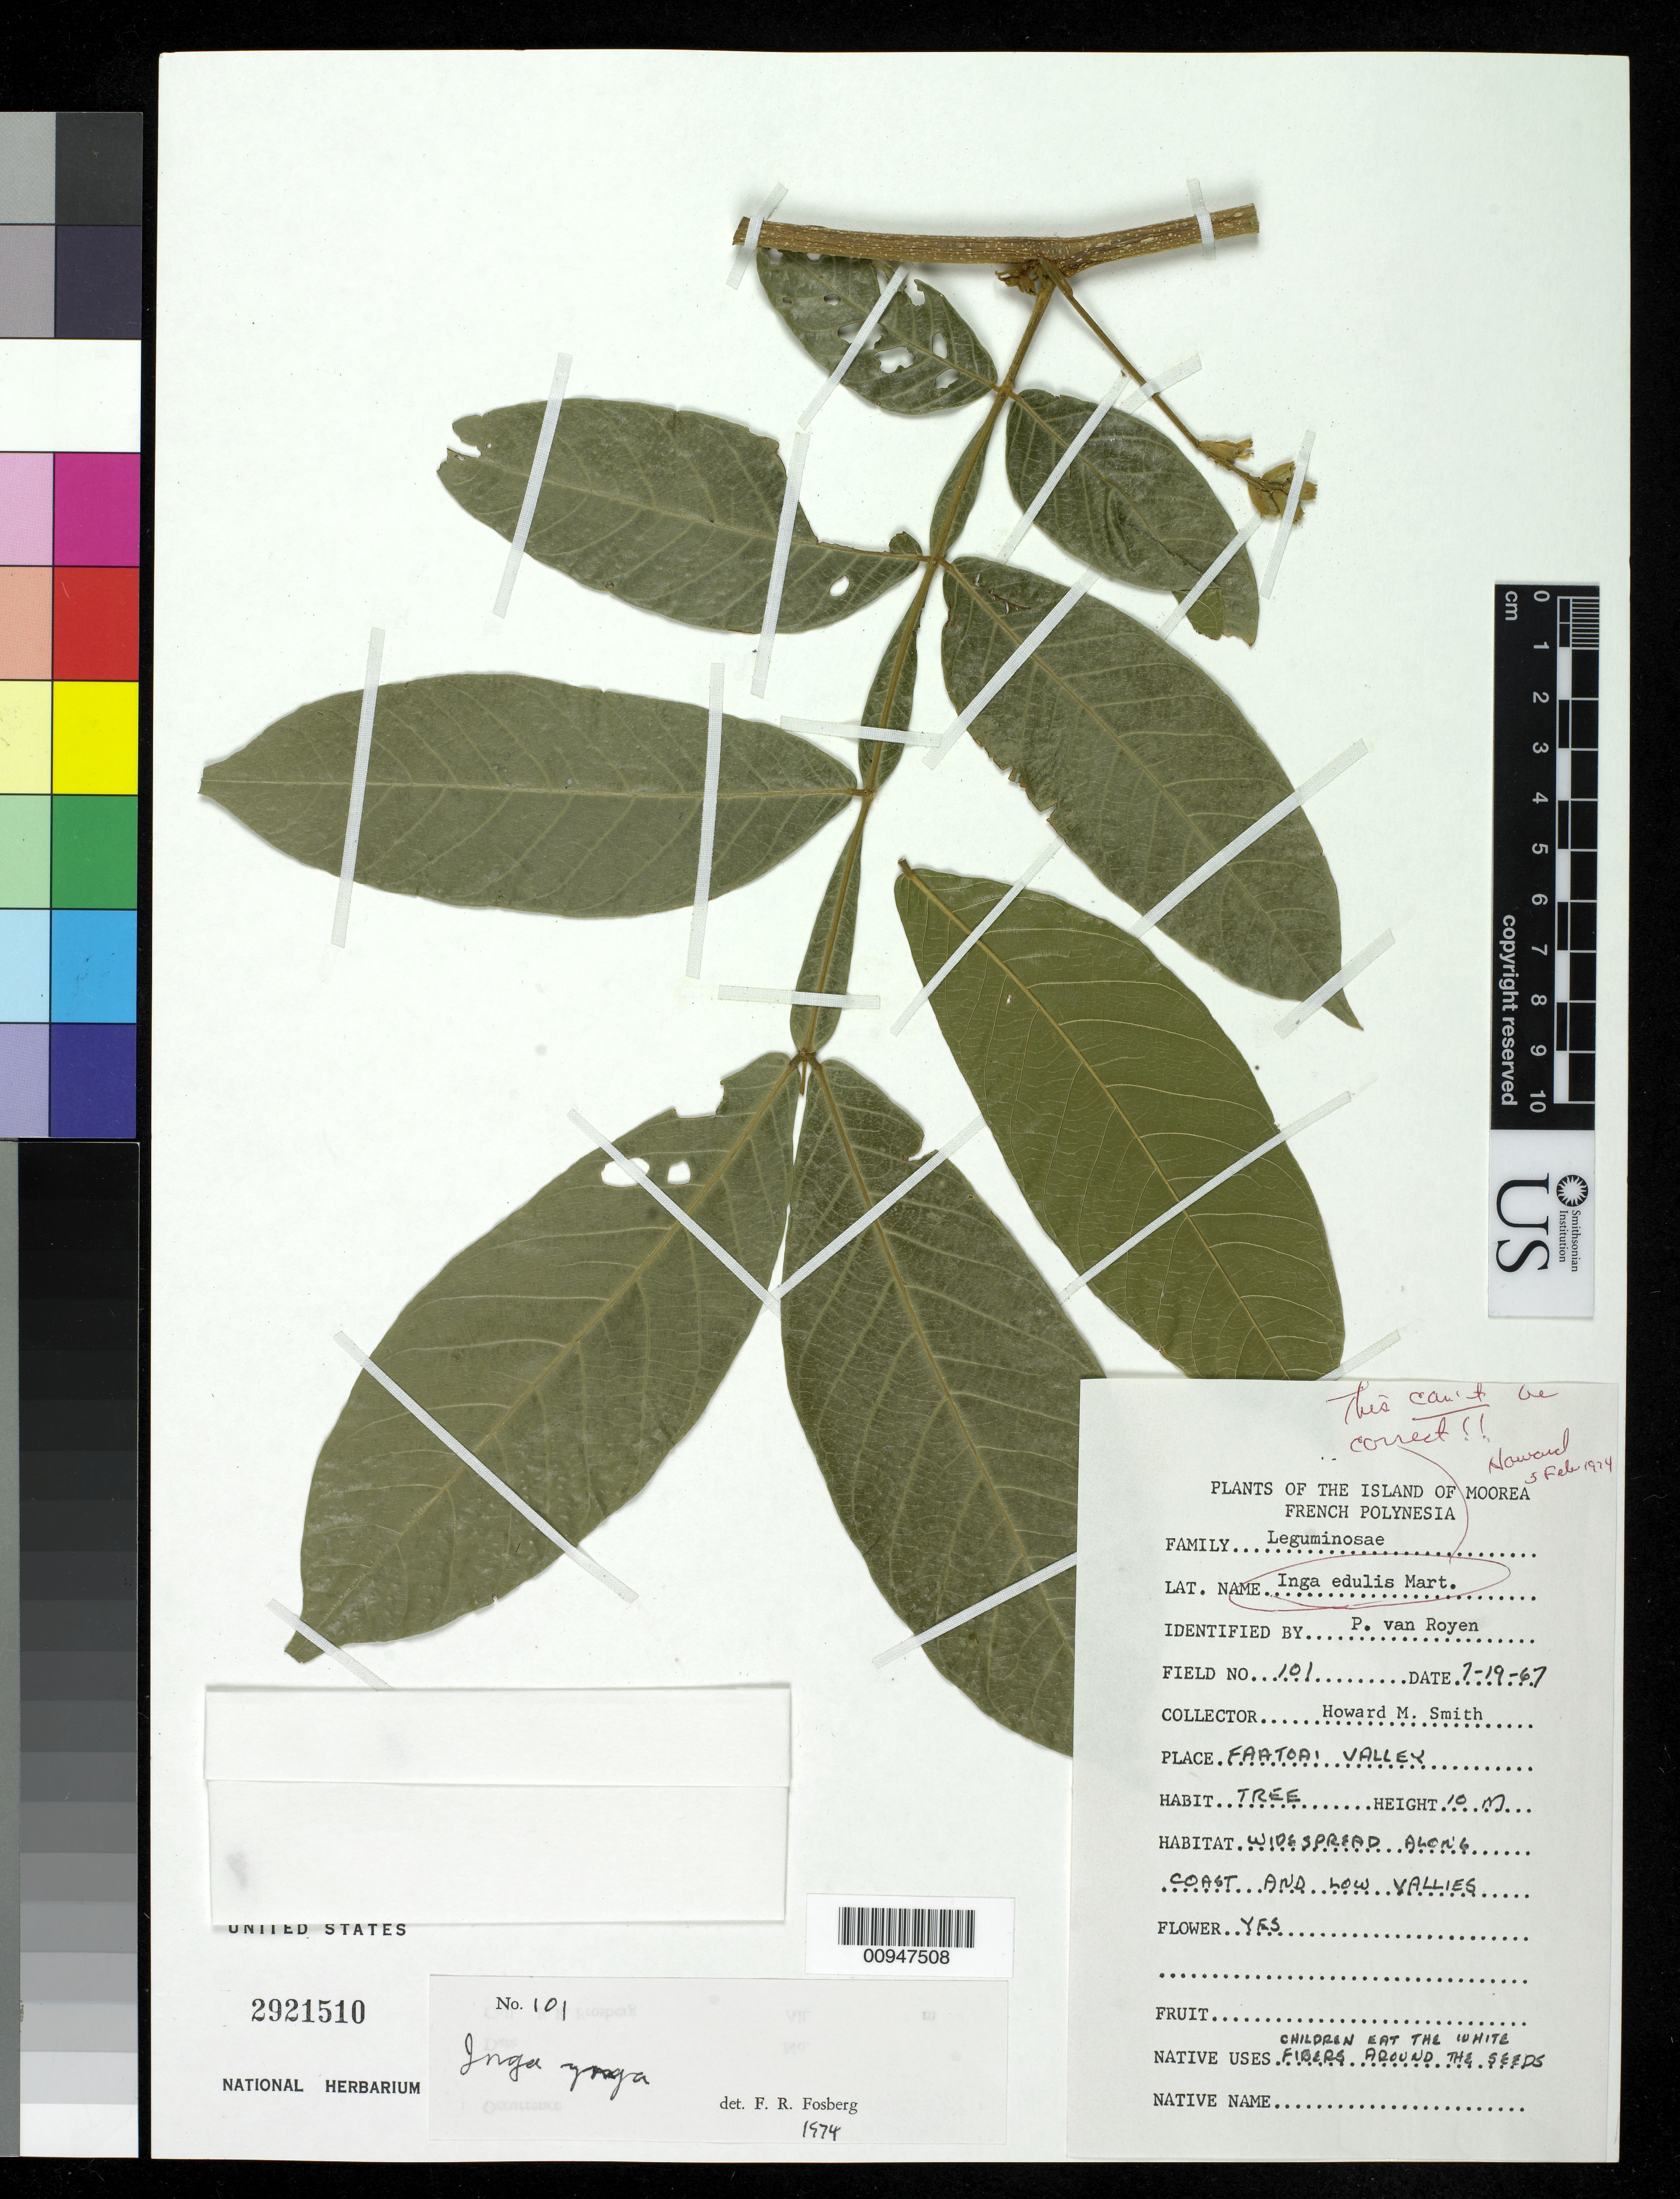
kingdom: Plantae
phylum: Tracheophyta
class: Magnoliopsida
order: Fabales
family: Fabaceae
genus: Inga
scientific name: Inga ynga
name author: (Vell.) J.W. Moore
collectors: H. M. Smith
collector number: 101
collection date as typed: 19 Jul 1967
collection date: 1967-07-19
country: French Polynesia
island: Moorea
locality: Faatoai Valley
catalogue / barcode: US 2921510